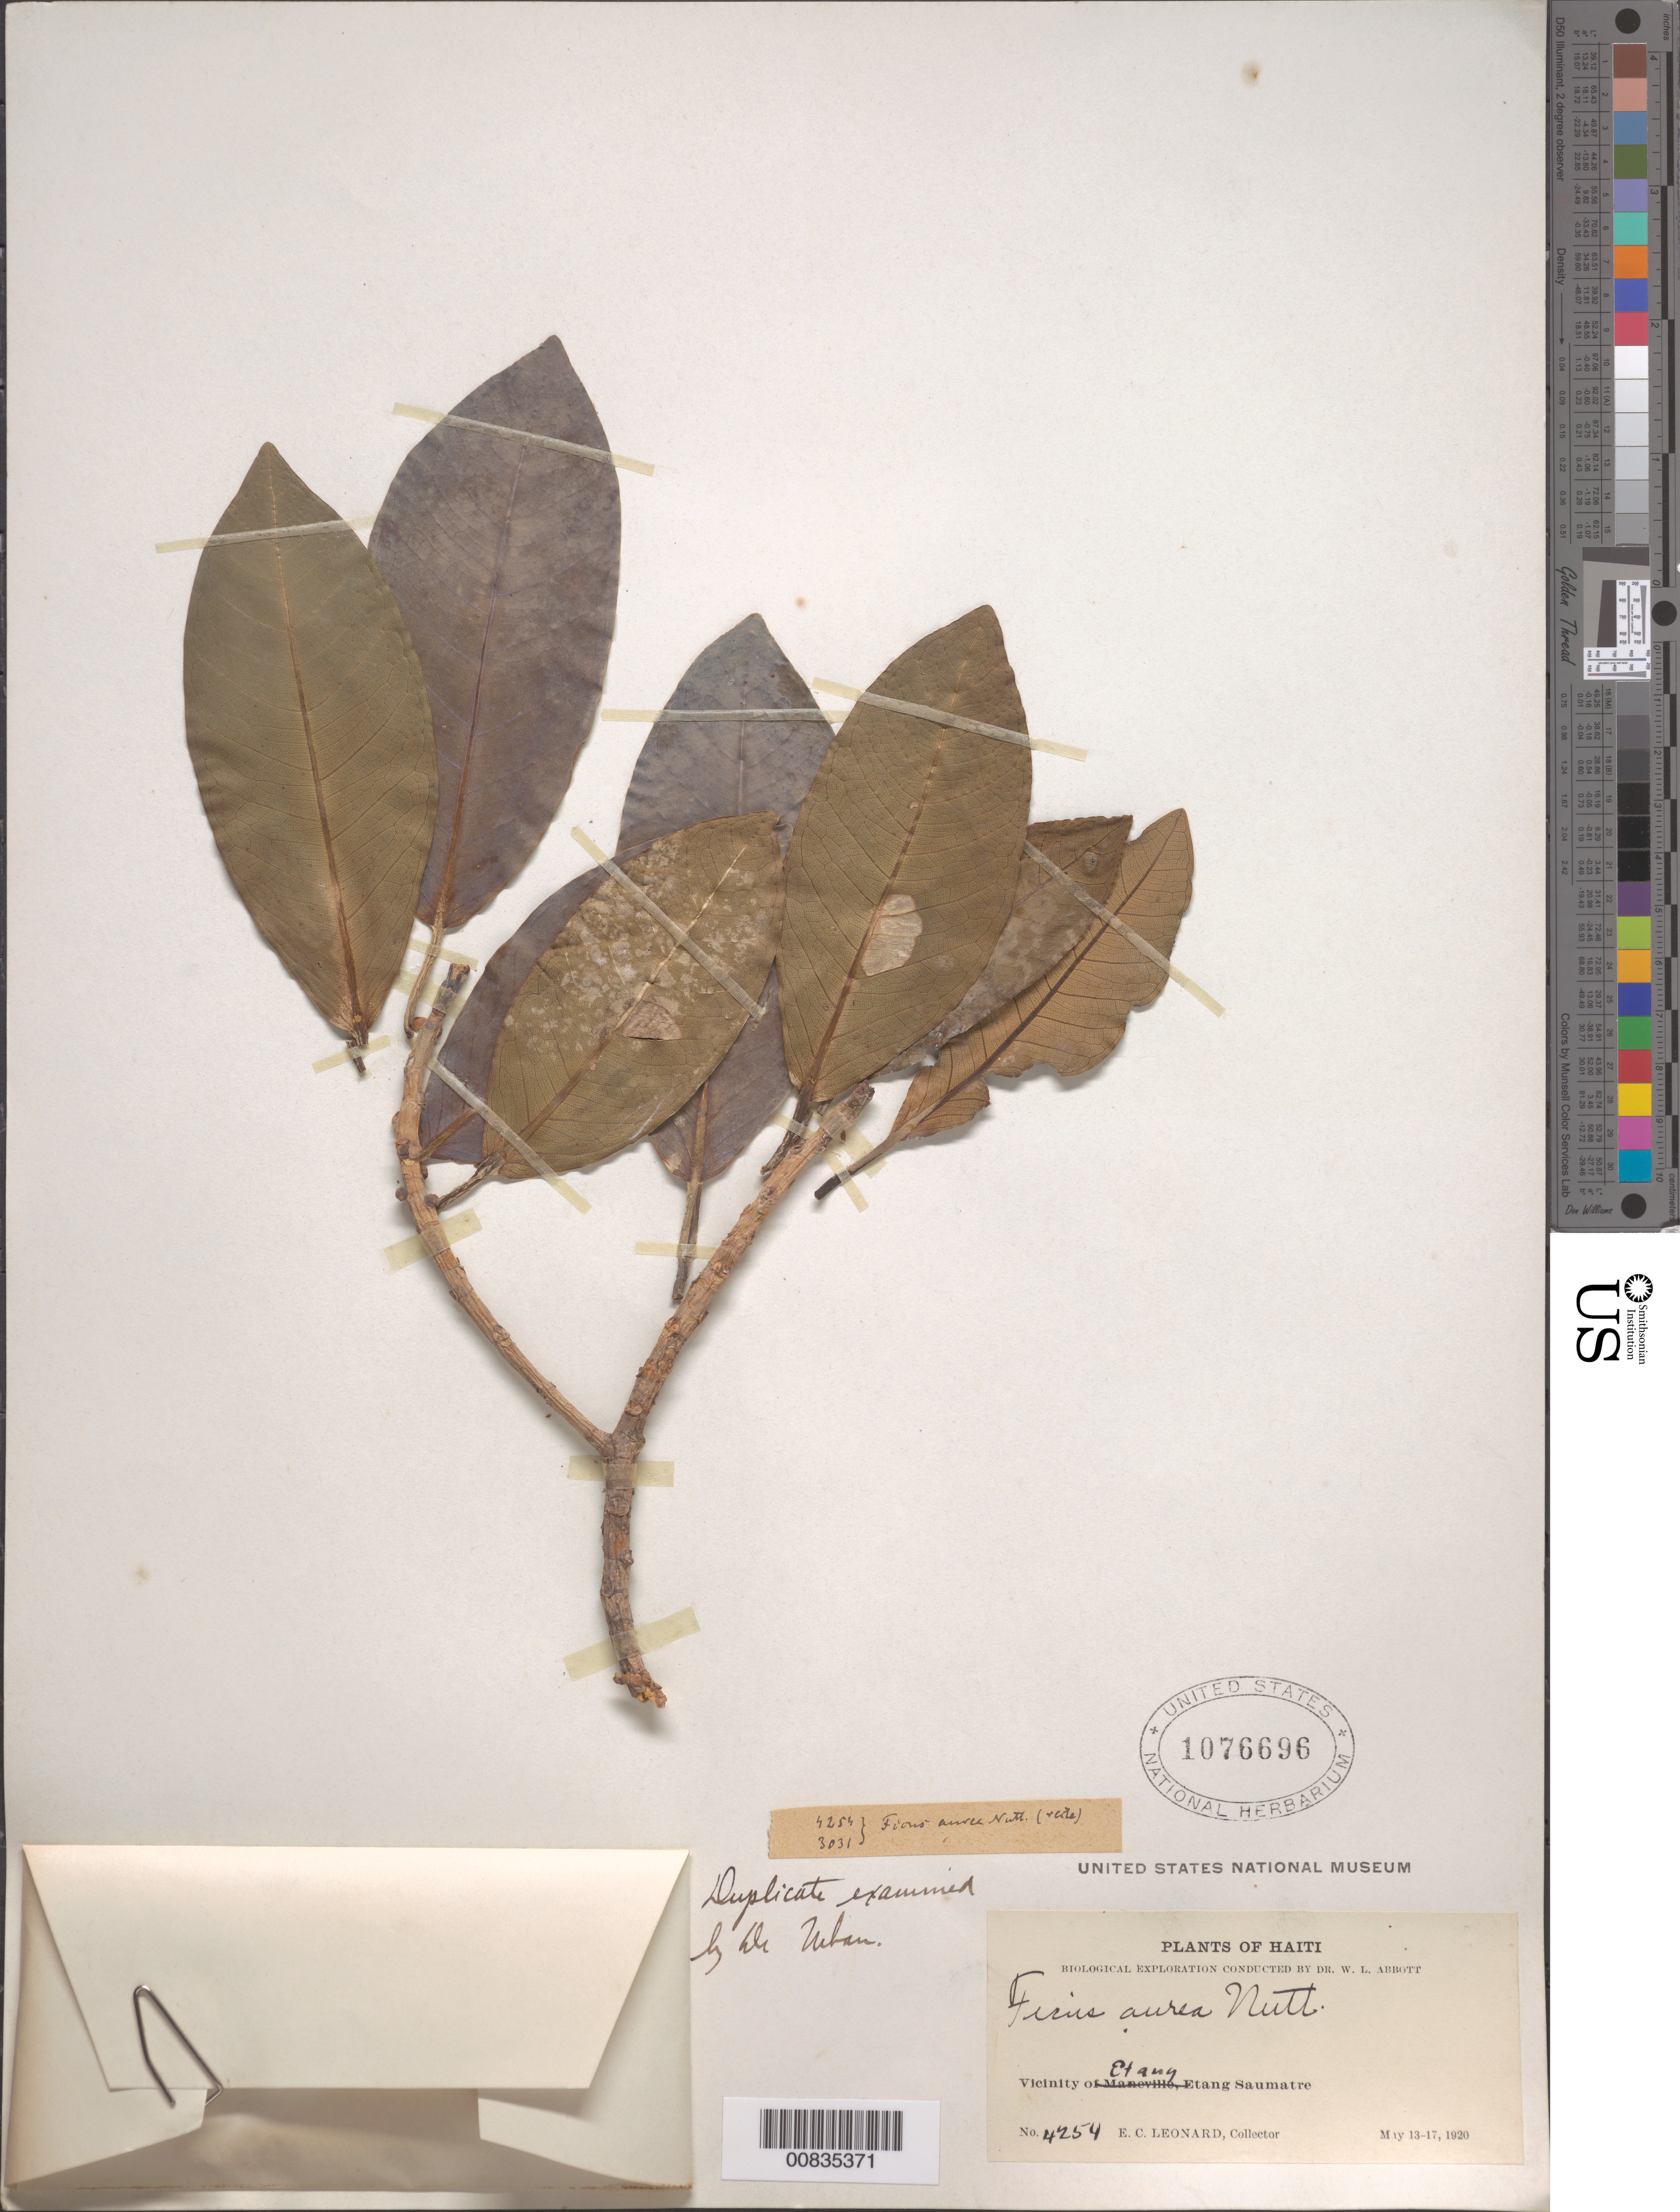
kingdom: Plantae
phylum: Tracheophyta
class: Magnoliopsida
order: Rosales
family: Moraceae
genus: Ficus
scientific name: Ficus aurea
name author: Nutt.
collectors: E. C. Leonard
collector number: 4254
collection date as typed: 13 May 1920 to 17 May 1920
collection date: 1920-05-13/1920-05-17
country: Haiti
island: Hispaniola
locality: Vicinity of Etang, Etang Saumatre.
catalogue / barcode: US 1076696